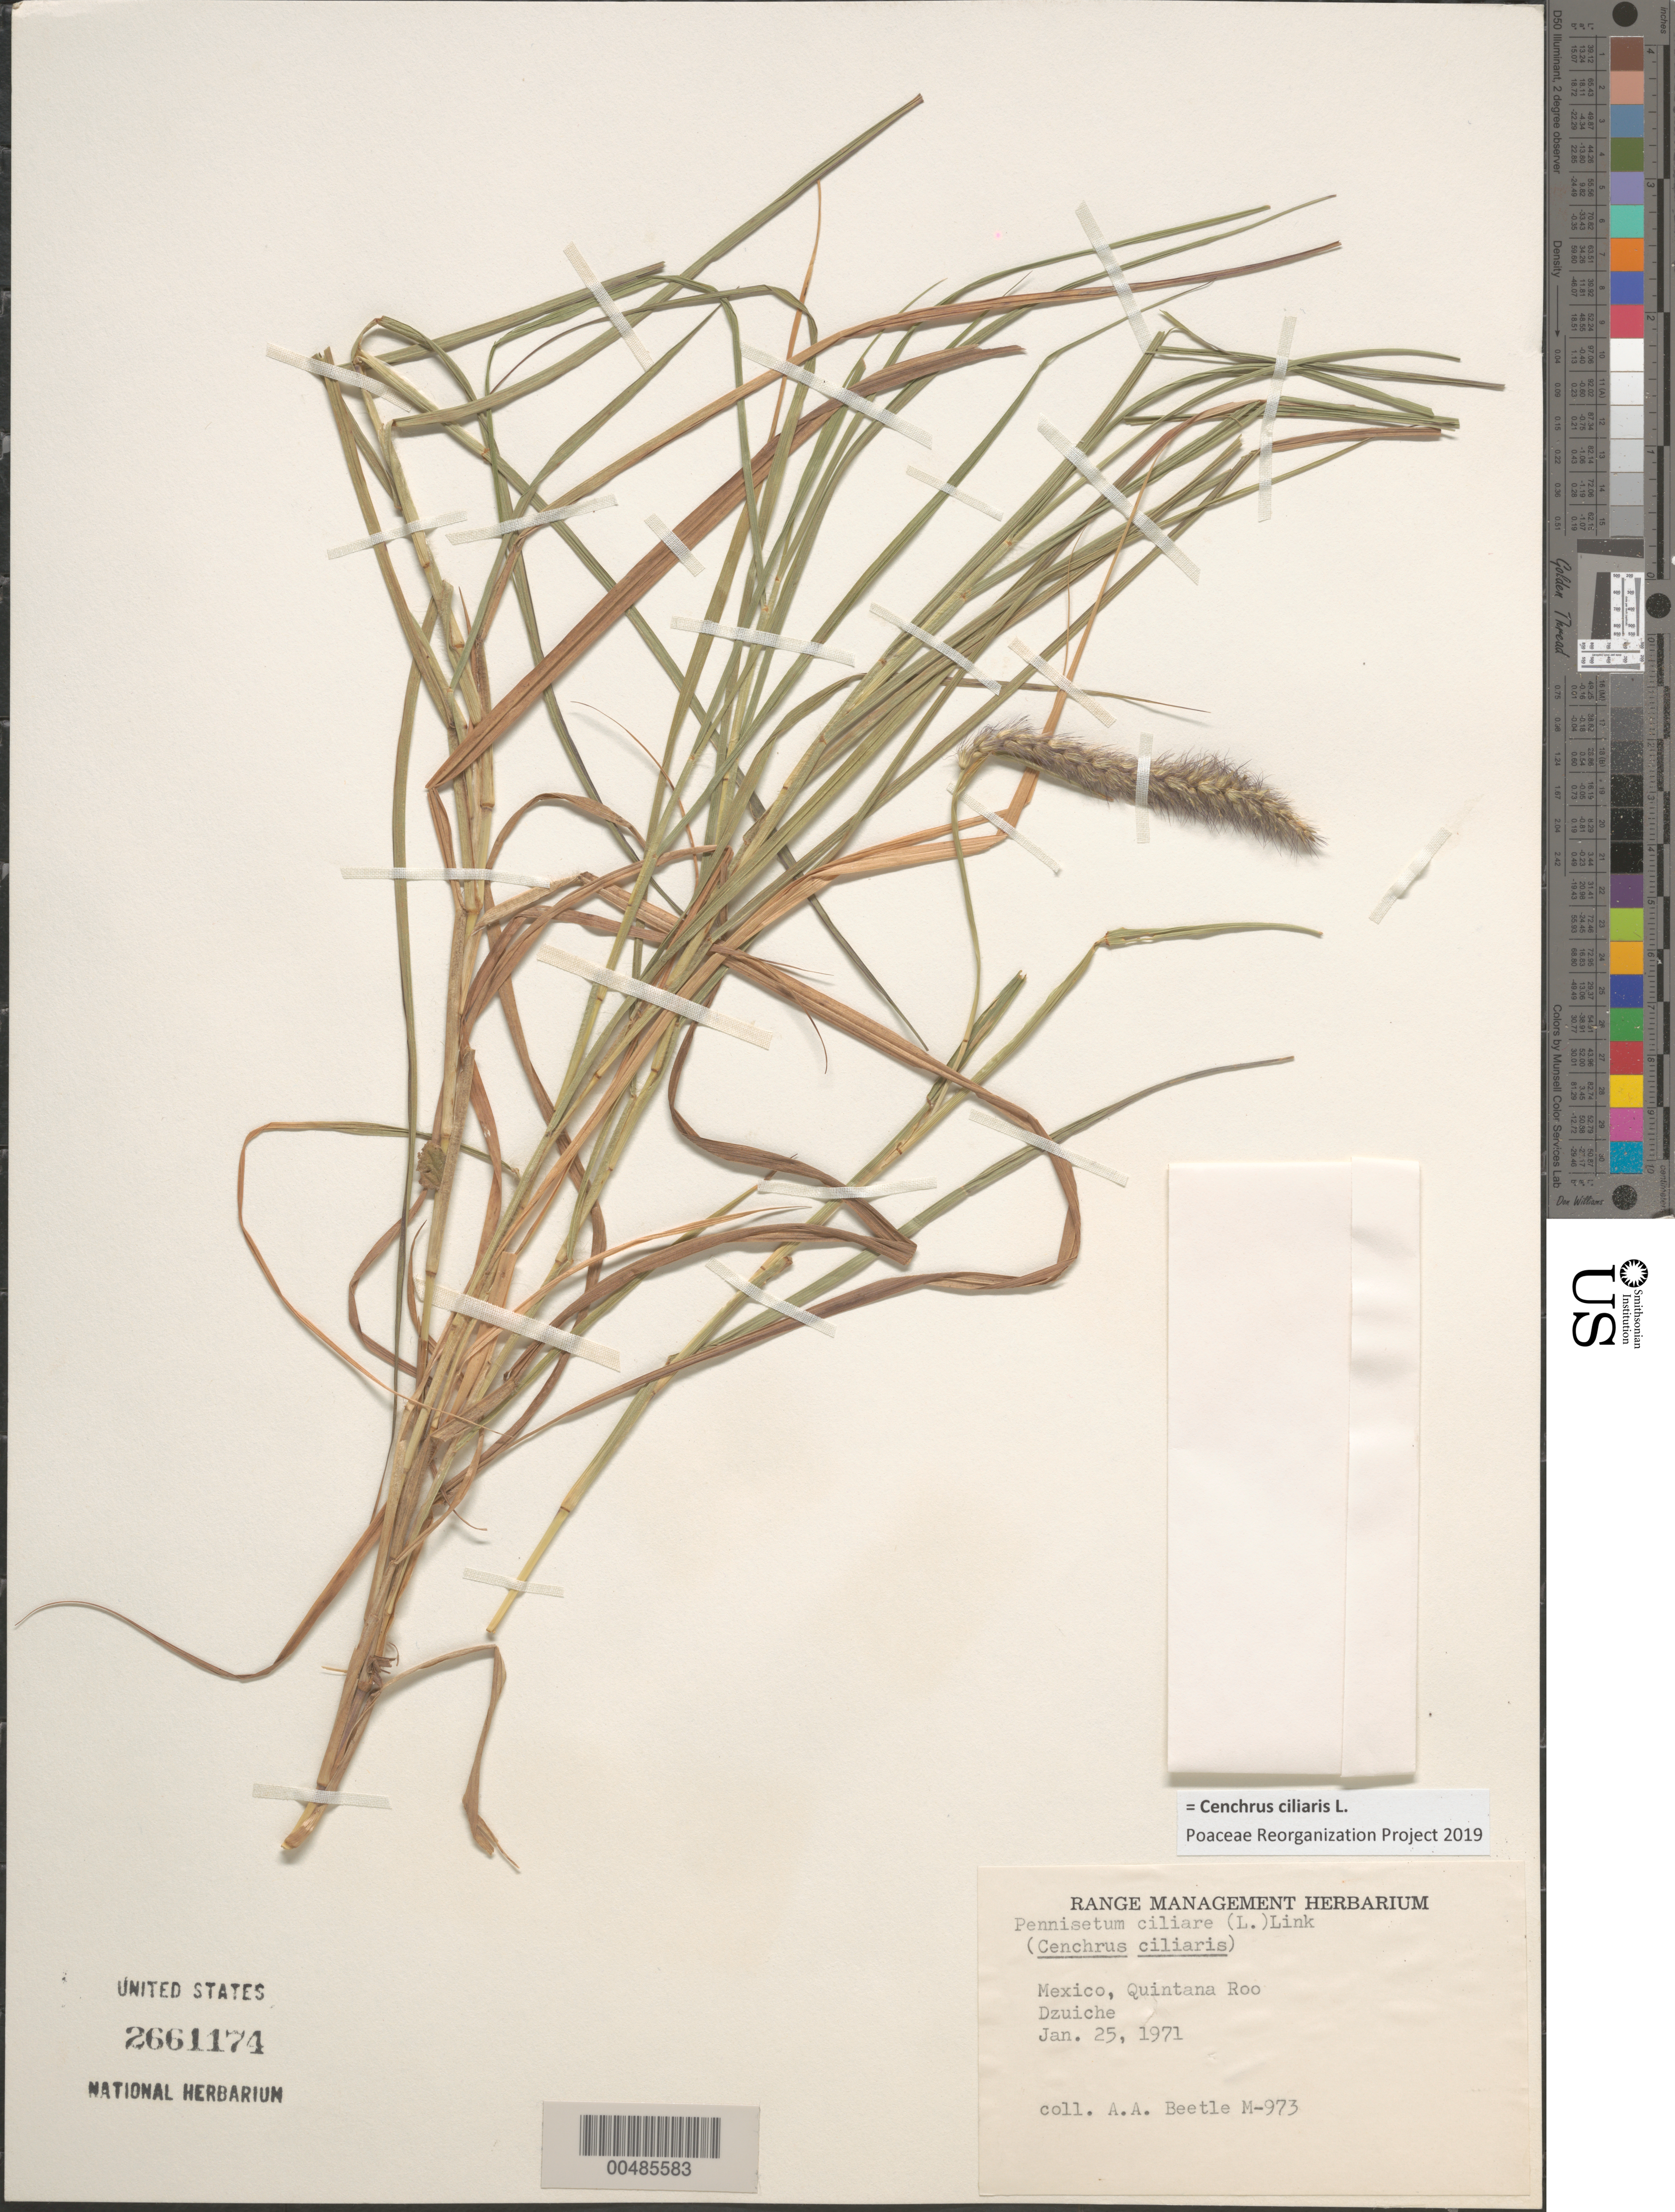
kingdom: Plantae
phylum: Tracheophyta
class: Liliopsida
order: Poales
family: Poaceae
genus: Cenchrus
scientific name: Cenchrus ciliaris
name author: L.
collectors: A. A. Beetle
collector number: M-973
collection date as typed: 25 Jan 1971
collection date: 1971-01-25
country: Mexico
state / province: Quintana Roo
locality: Dzuiche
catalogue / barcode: US 2661174